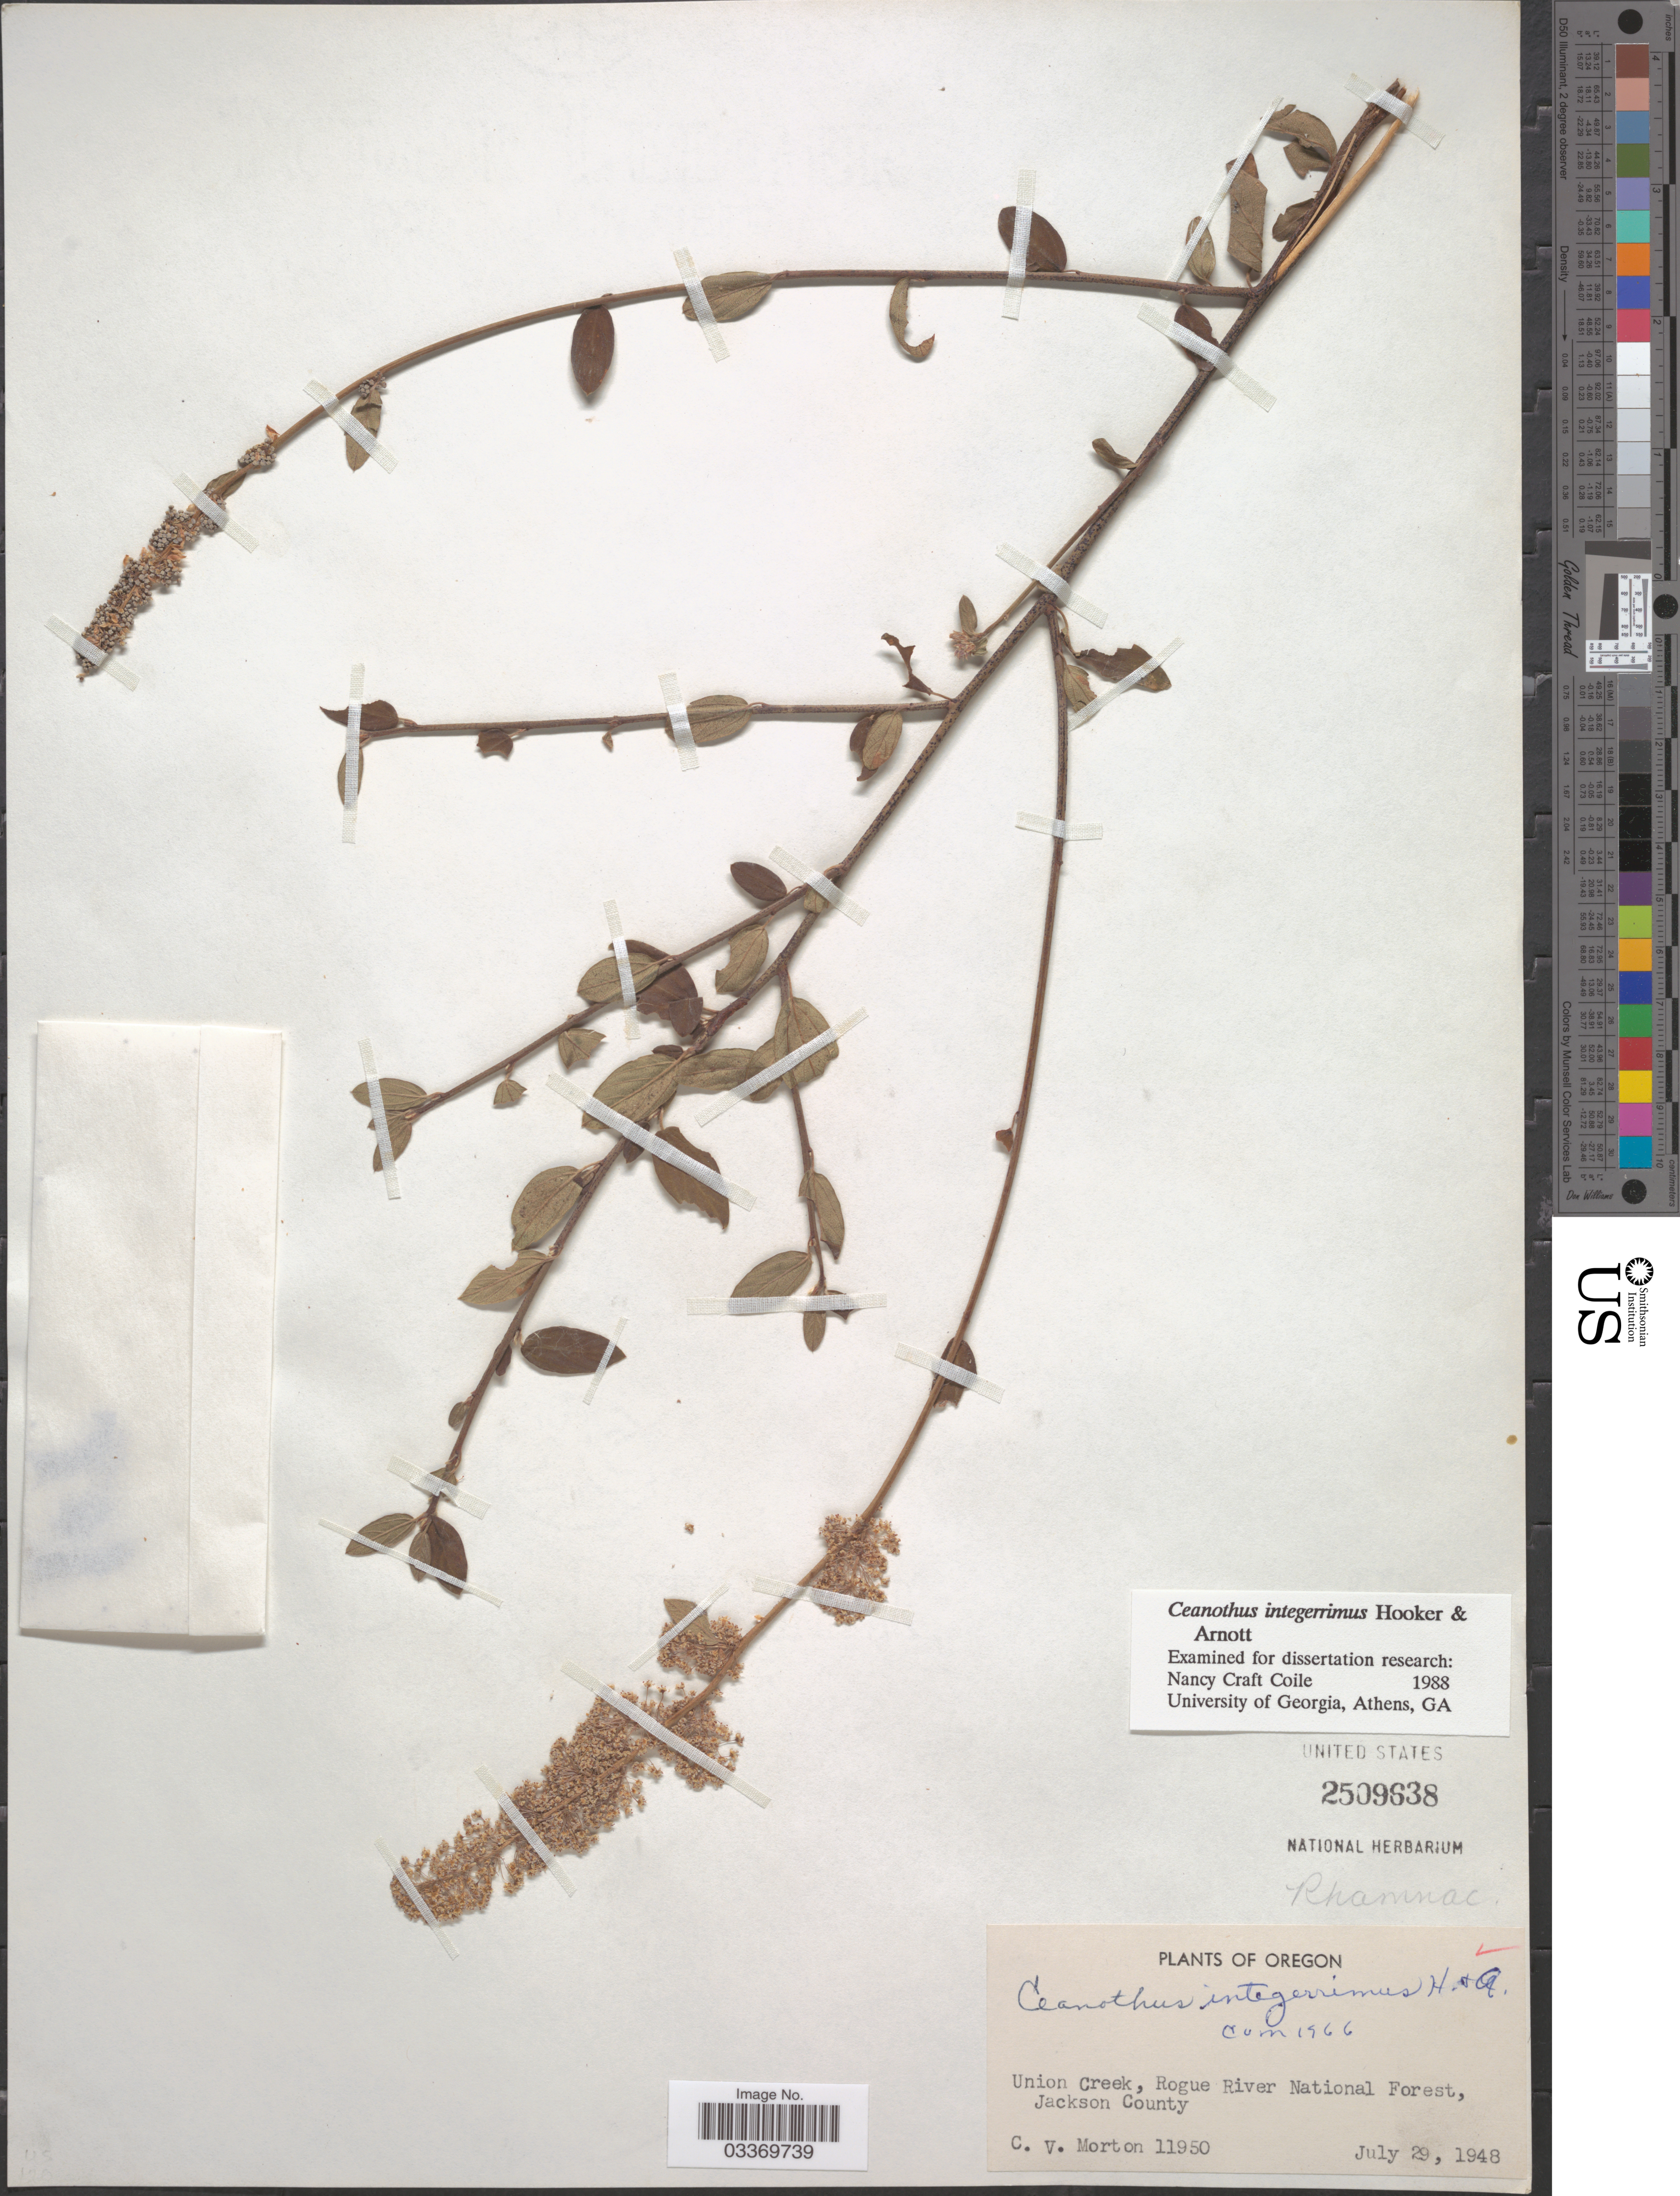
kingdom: Plantae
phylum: Tracheophyta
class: Magnoliopsida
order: Rosales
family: Rhamnaceae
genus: Ceanothus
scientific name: Ceanothus integerrimus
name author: Hook. & Arn.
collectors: C. V. Morton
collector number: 11950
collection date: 1948-07-29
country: United States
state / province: Oregon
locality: Union Creek, Rogue River National Forest, Jackson County.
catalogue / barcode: US 2509638